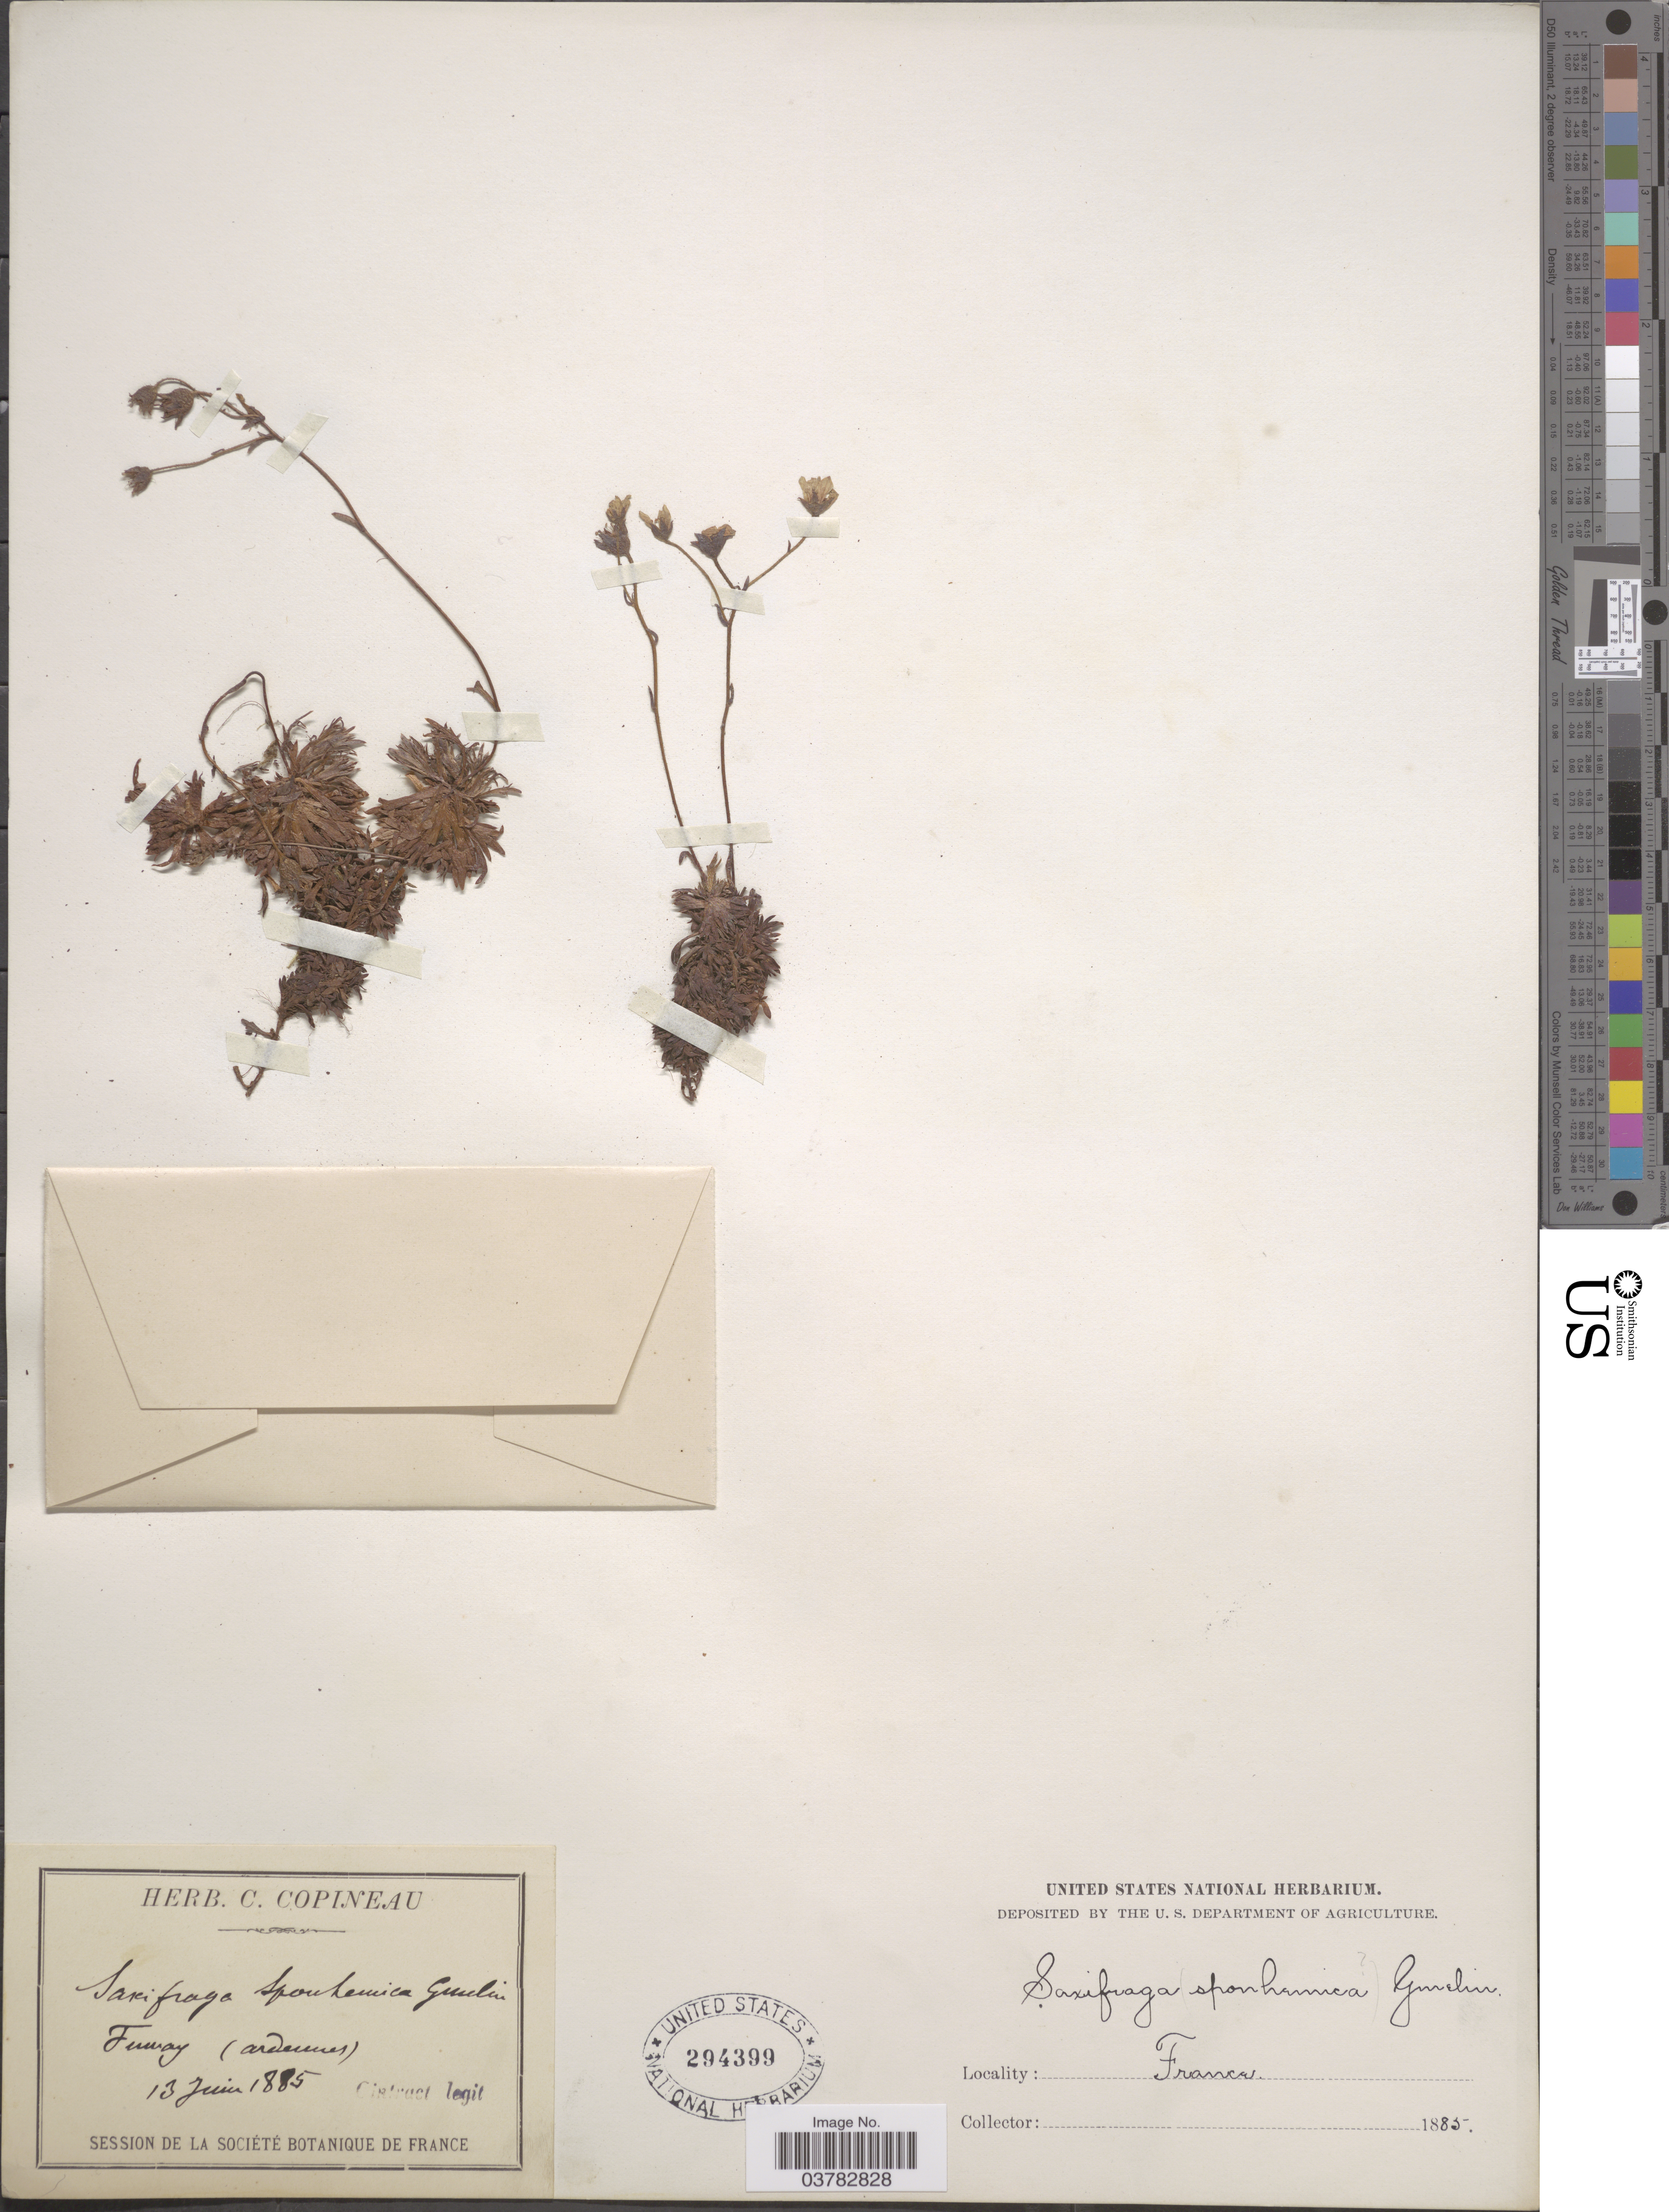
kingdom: Plantae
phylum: Tracheophyta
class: Magnoliopsida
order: Saxifragales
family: Saxifragaceae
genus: Saxifraga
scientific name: Saxifraga sponhemica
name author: C.C. Gmel.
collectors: Cintract, --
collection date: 1885-06-13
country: France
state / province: Grand Est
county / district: Ardennes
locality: Fumay (Ardennes). Champagne-Ardenne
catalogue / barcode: US 294399